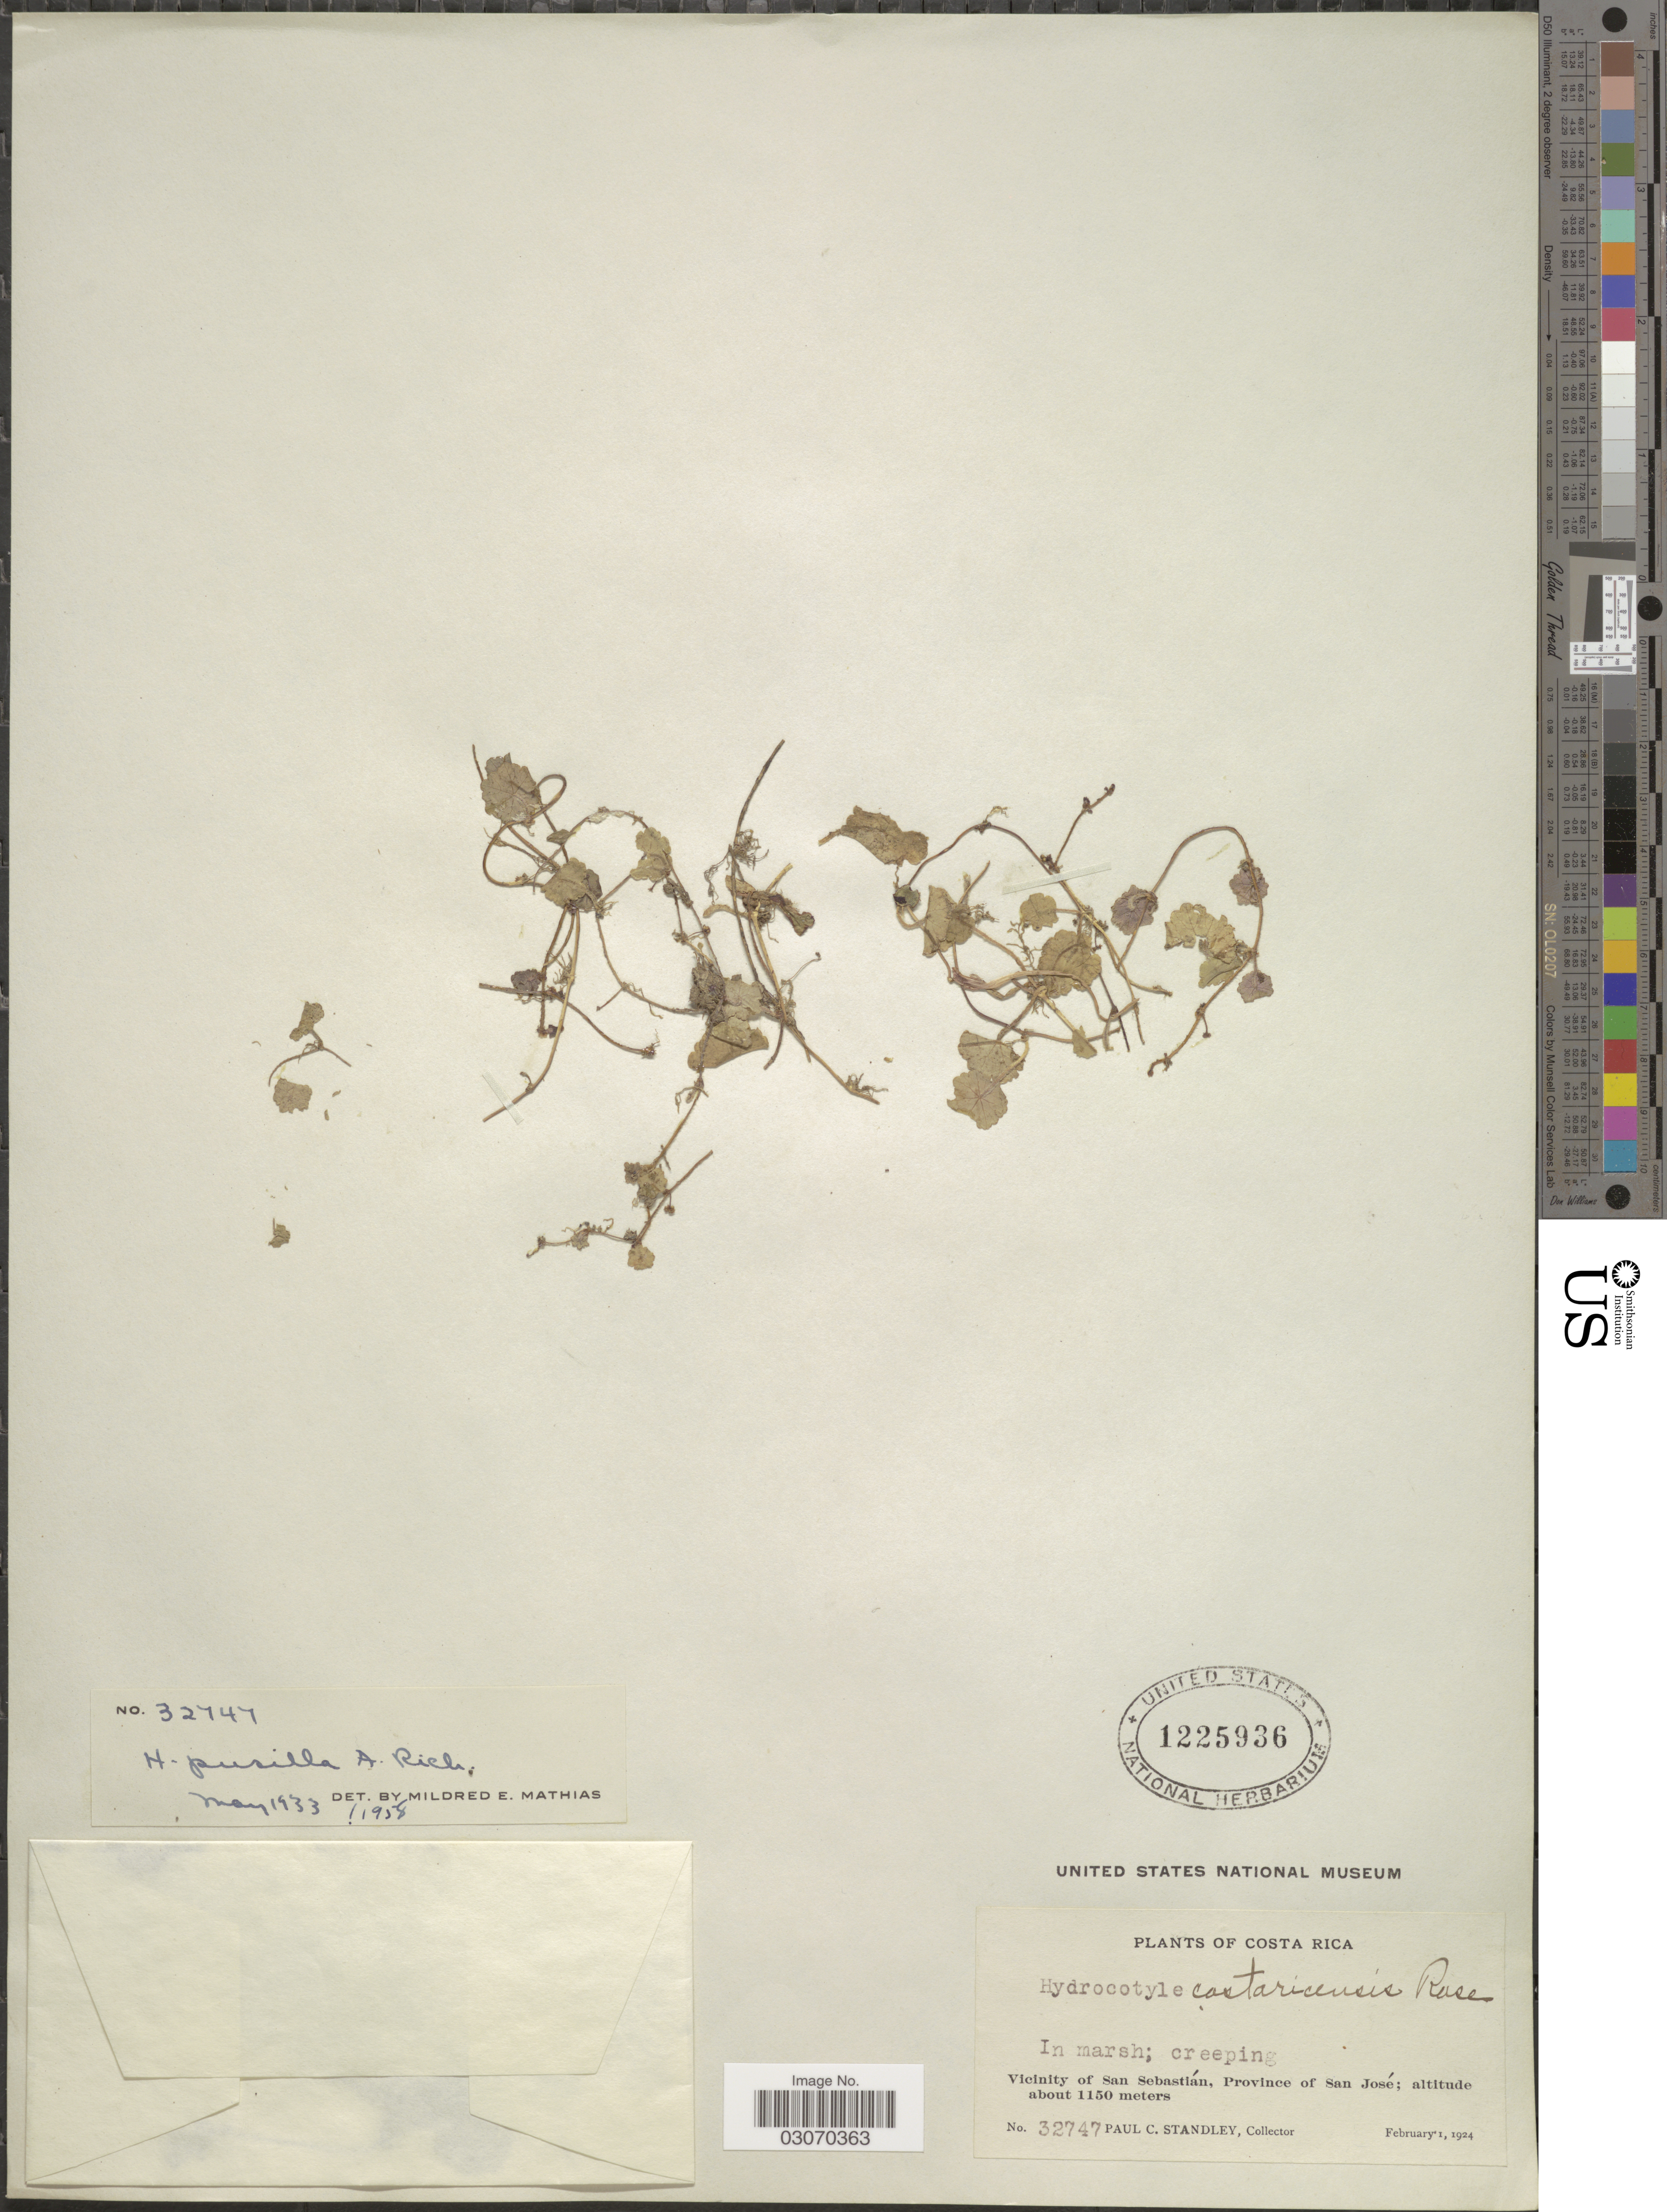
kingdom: Plantae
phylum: Tracheophyta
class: Magnoliopsida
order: Apiales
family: Araliaceae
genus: Hydrocotyle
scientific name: Hydrocotyle pusilla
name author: A. Rich.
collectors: P. C. Standley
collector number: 32747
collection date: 1924-02-01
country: Costa Rica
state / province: San José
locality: Vicinity of San Sebastián, Province of San José.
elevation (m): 1150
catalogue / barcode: US 1225936